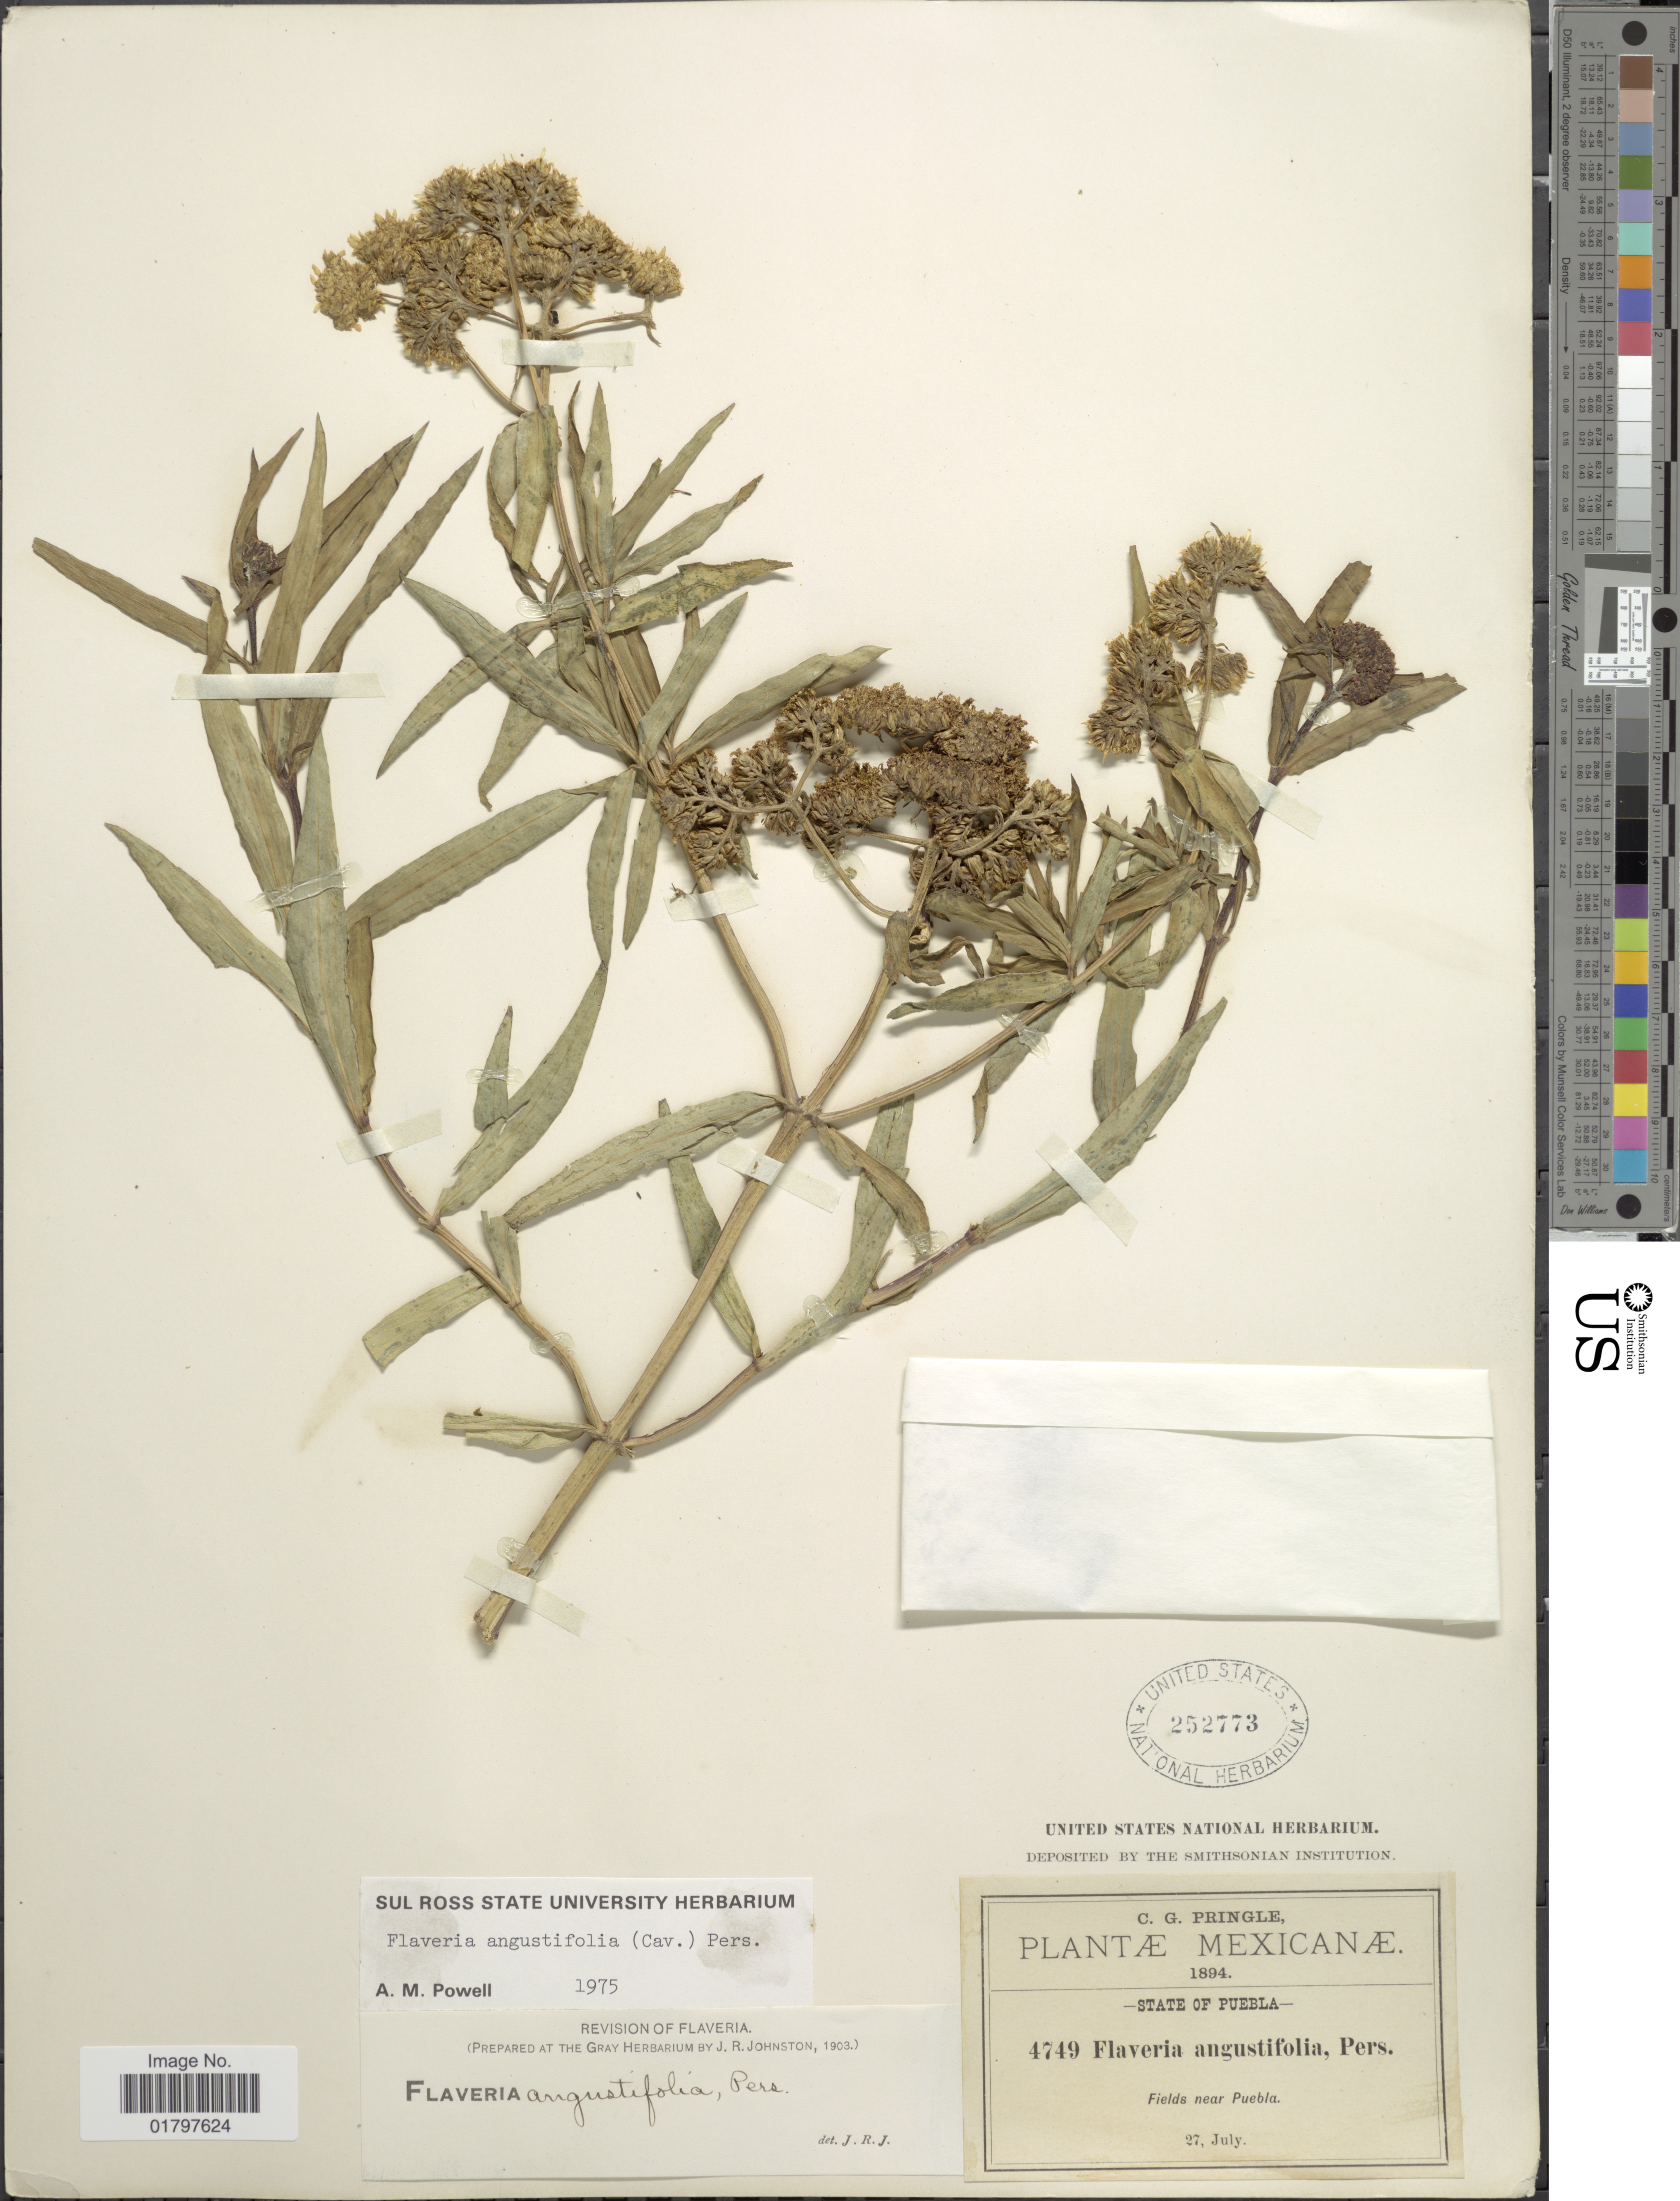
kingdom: Plantae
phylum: Tracheophyta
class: Magnoliopsida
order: Asterales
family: Asteraceae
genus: Flaveria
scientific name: Flaveria angustifolia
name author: Pers.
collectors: C. G. Pringle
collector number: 4749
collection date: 1894-07-27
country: Mexico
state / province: Puebla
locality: State of Puebla. Fields near Puebla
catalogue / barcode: US 252773